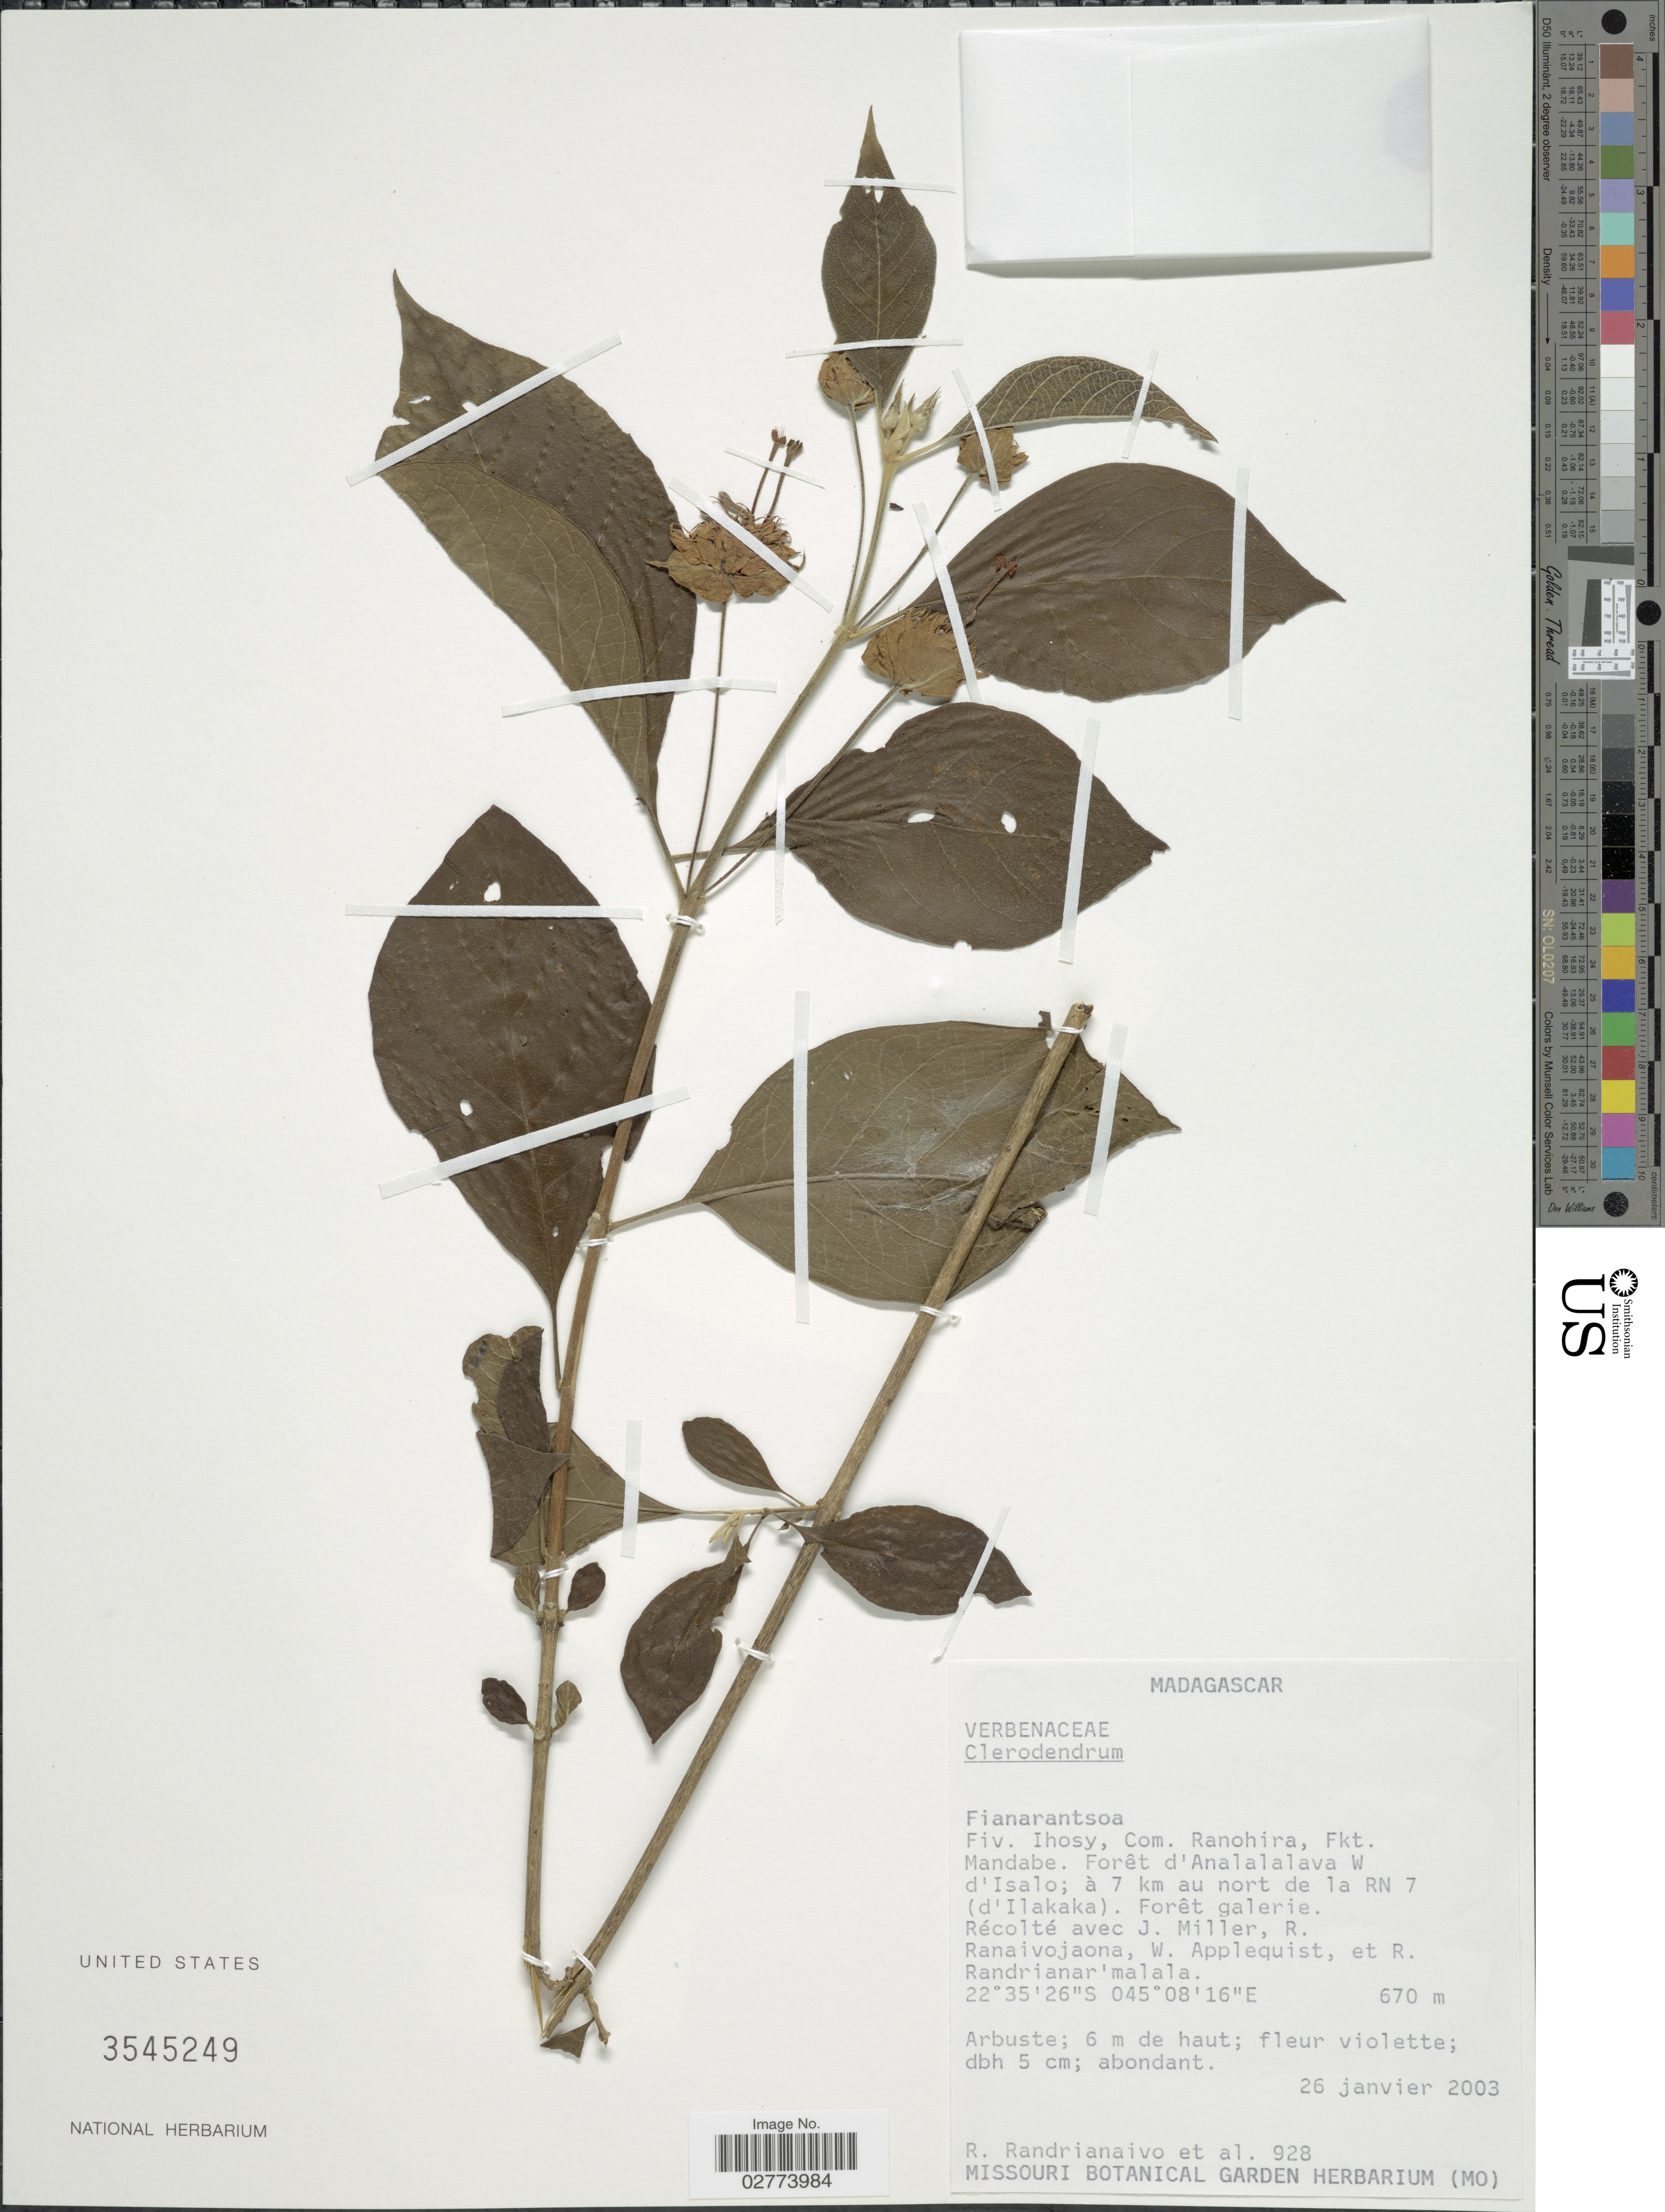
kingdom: Plantae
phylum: Tracheophyta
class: Magnoliopsida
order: Lamiales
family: Lamiaceae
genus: Clerodendrum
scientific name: Clerodendrum sp.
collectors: R. Randrianaivo, J. Miller, R. Ranaivojaona, W. Applequist & R. Randrianar'malala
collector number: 928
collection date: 2003-01-26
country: Madagascar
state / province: Ihorombe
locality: Fiv. Ihosy, Com. Ranohira, Fkt. Mandabe. Forêt d'Analalalava W d'Isalo; à 7 km au nort de la RN 7 (d'Ilakaka).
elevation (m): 670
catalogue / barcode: US 3545249